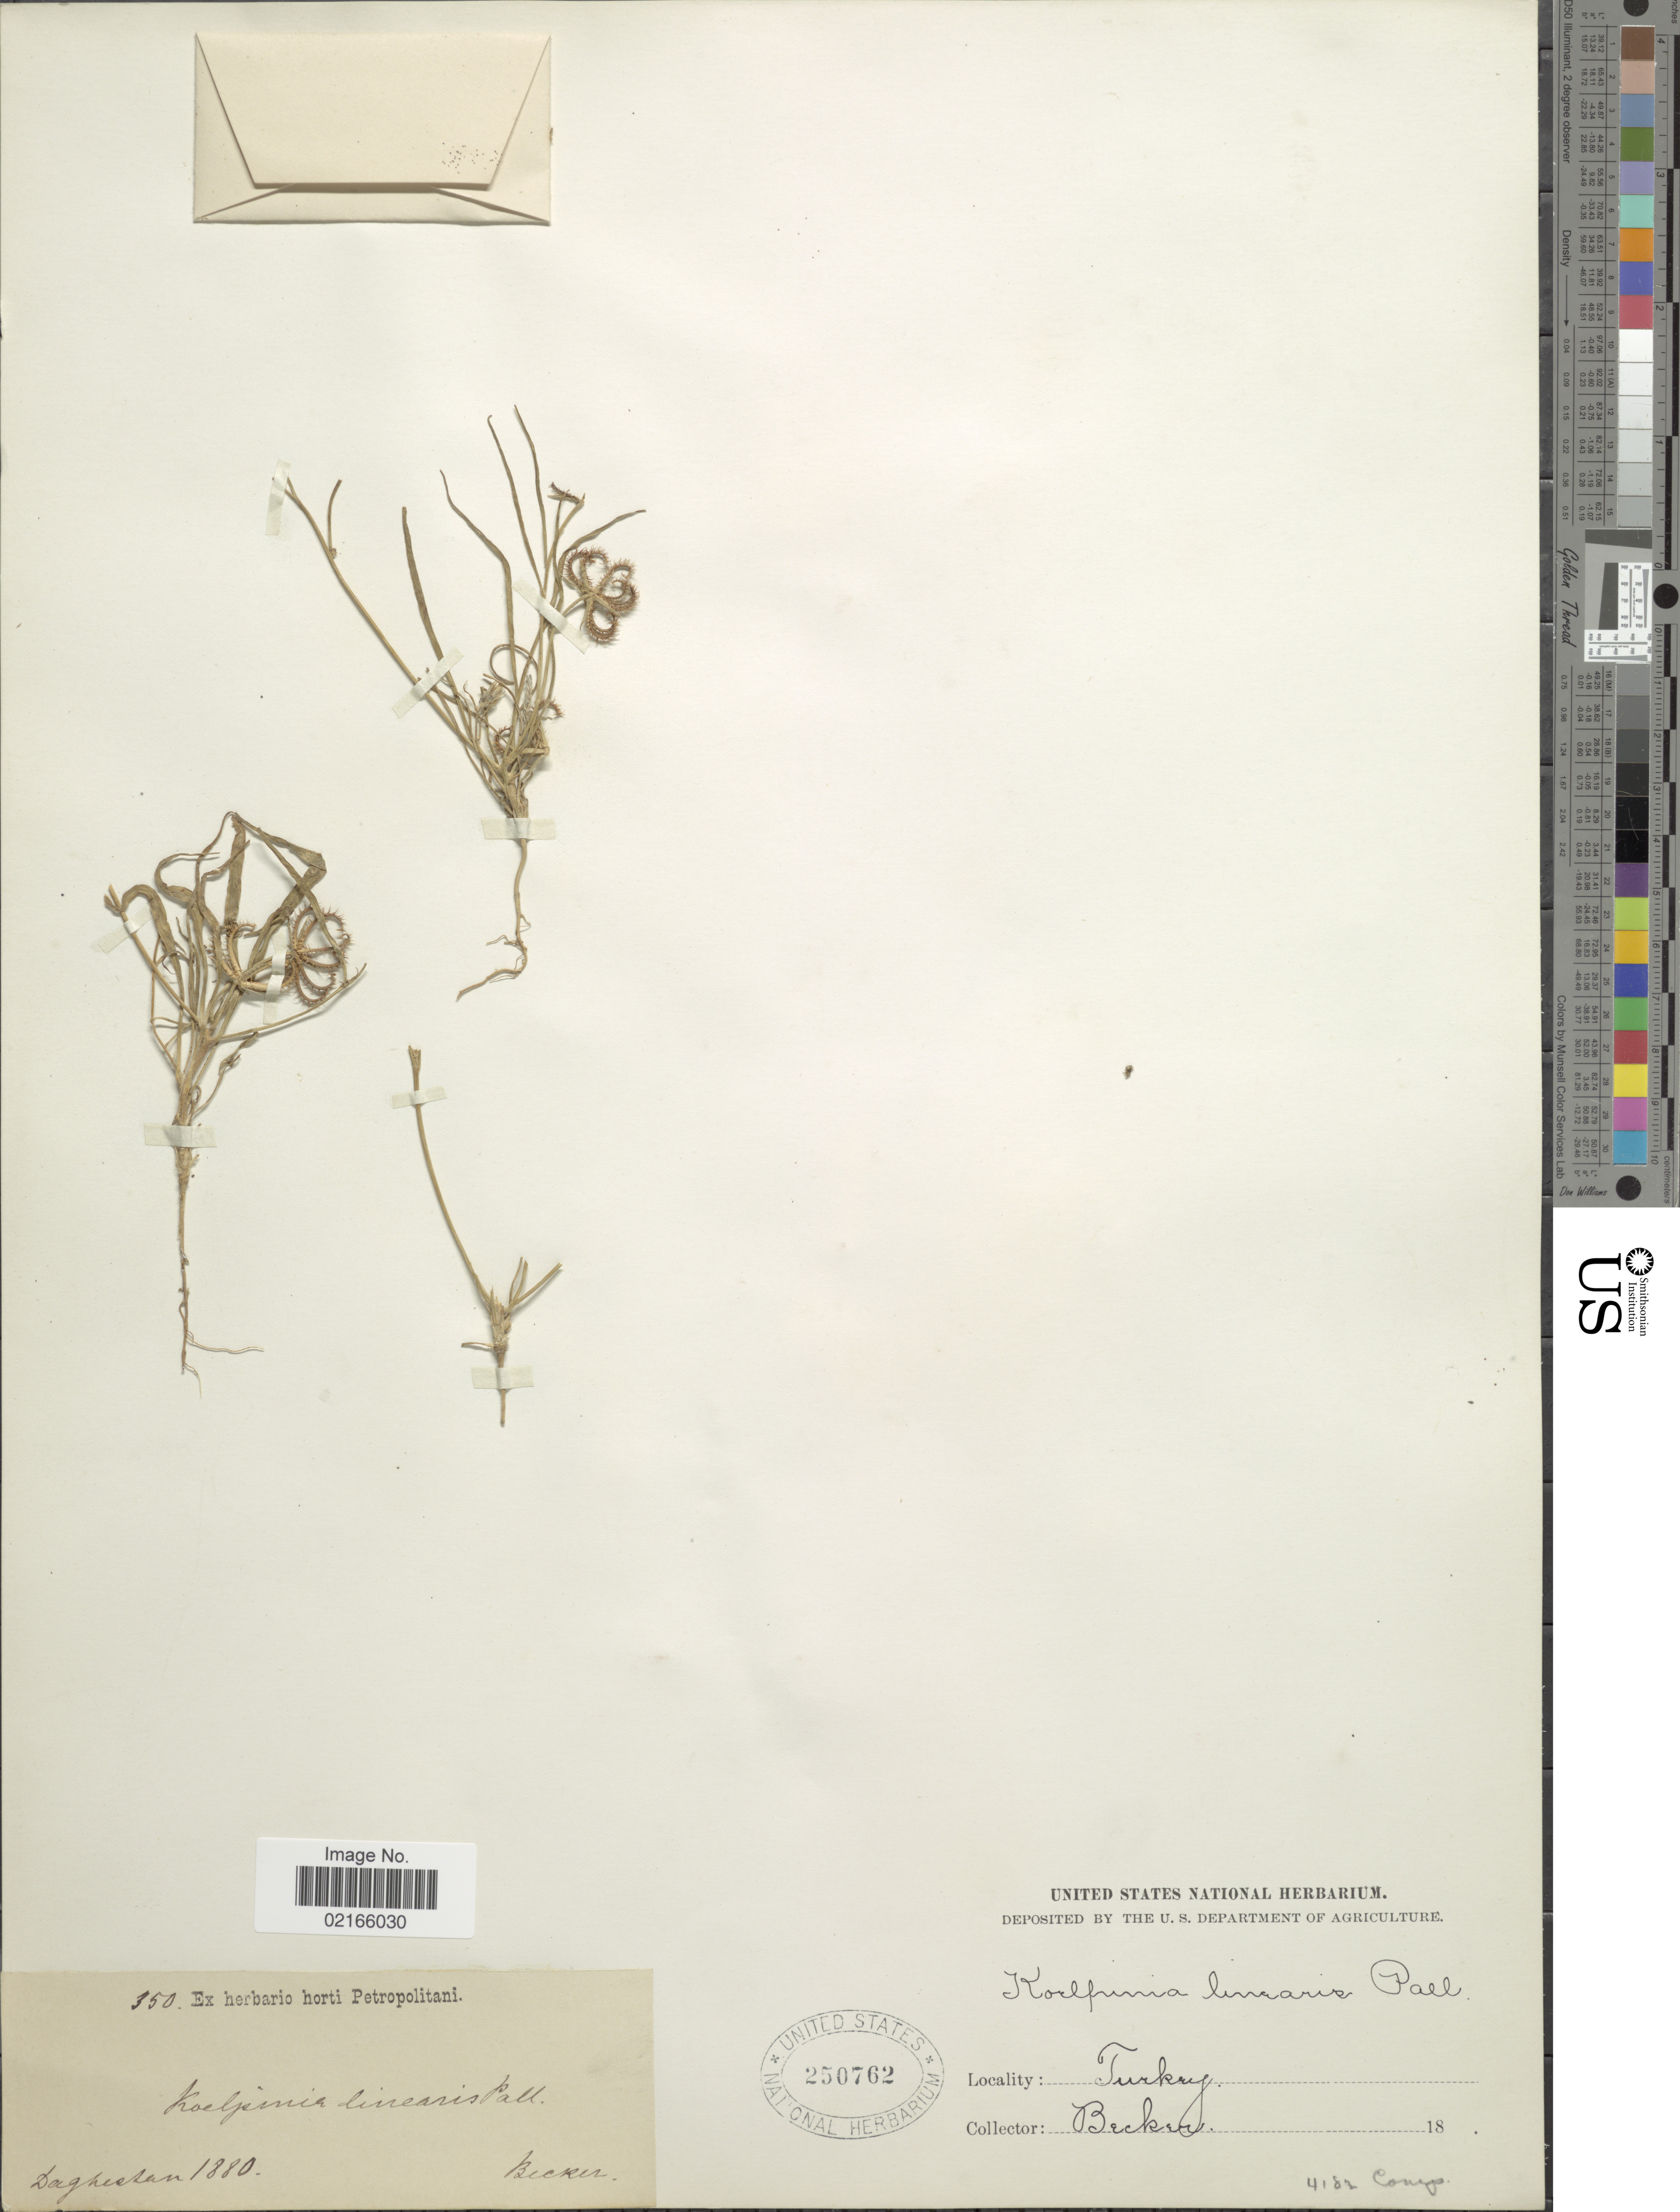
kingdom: Plantae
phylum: Tracheophyta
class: Magnoliopsida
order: Asterales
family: Asteraceae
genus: Koelpinia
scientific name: Koelpinia linearis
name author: Pall.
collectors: -. Becker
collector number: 350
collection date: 1880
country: Russian Federation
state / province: Volgograd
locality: Daghestan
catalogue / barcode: US 250762